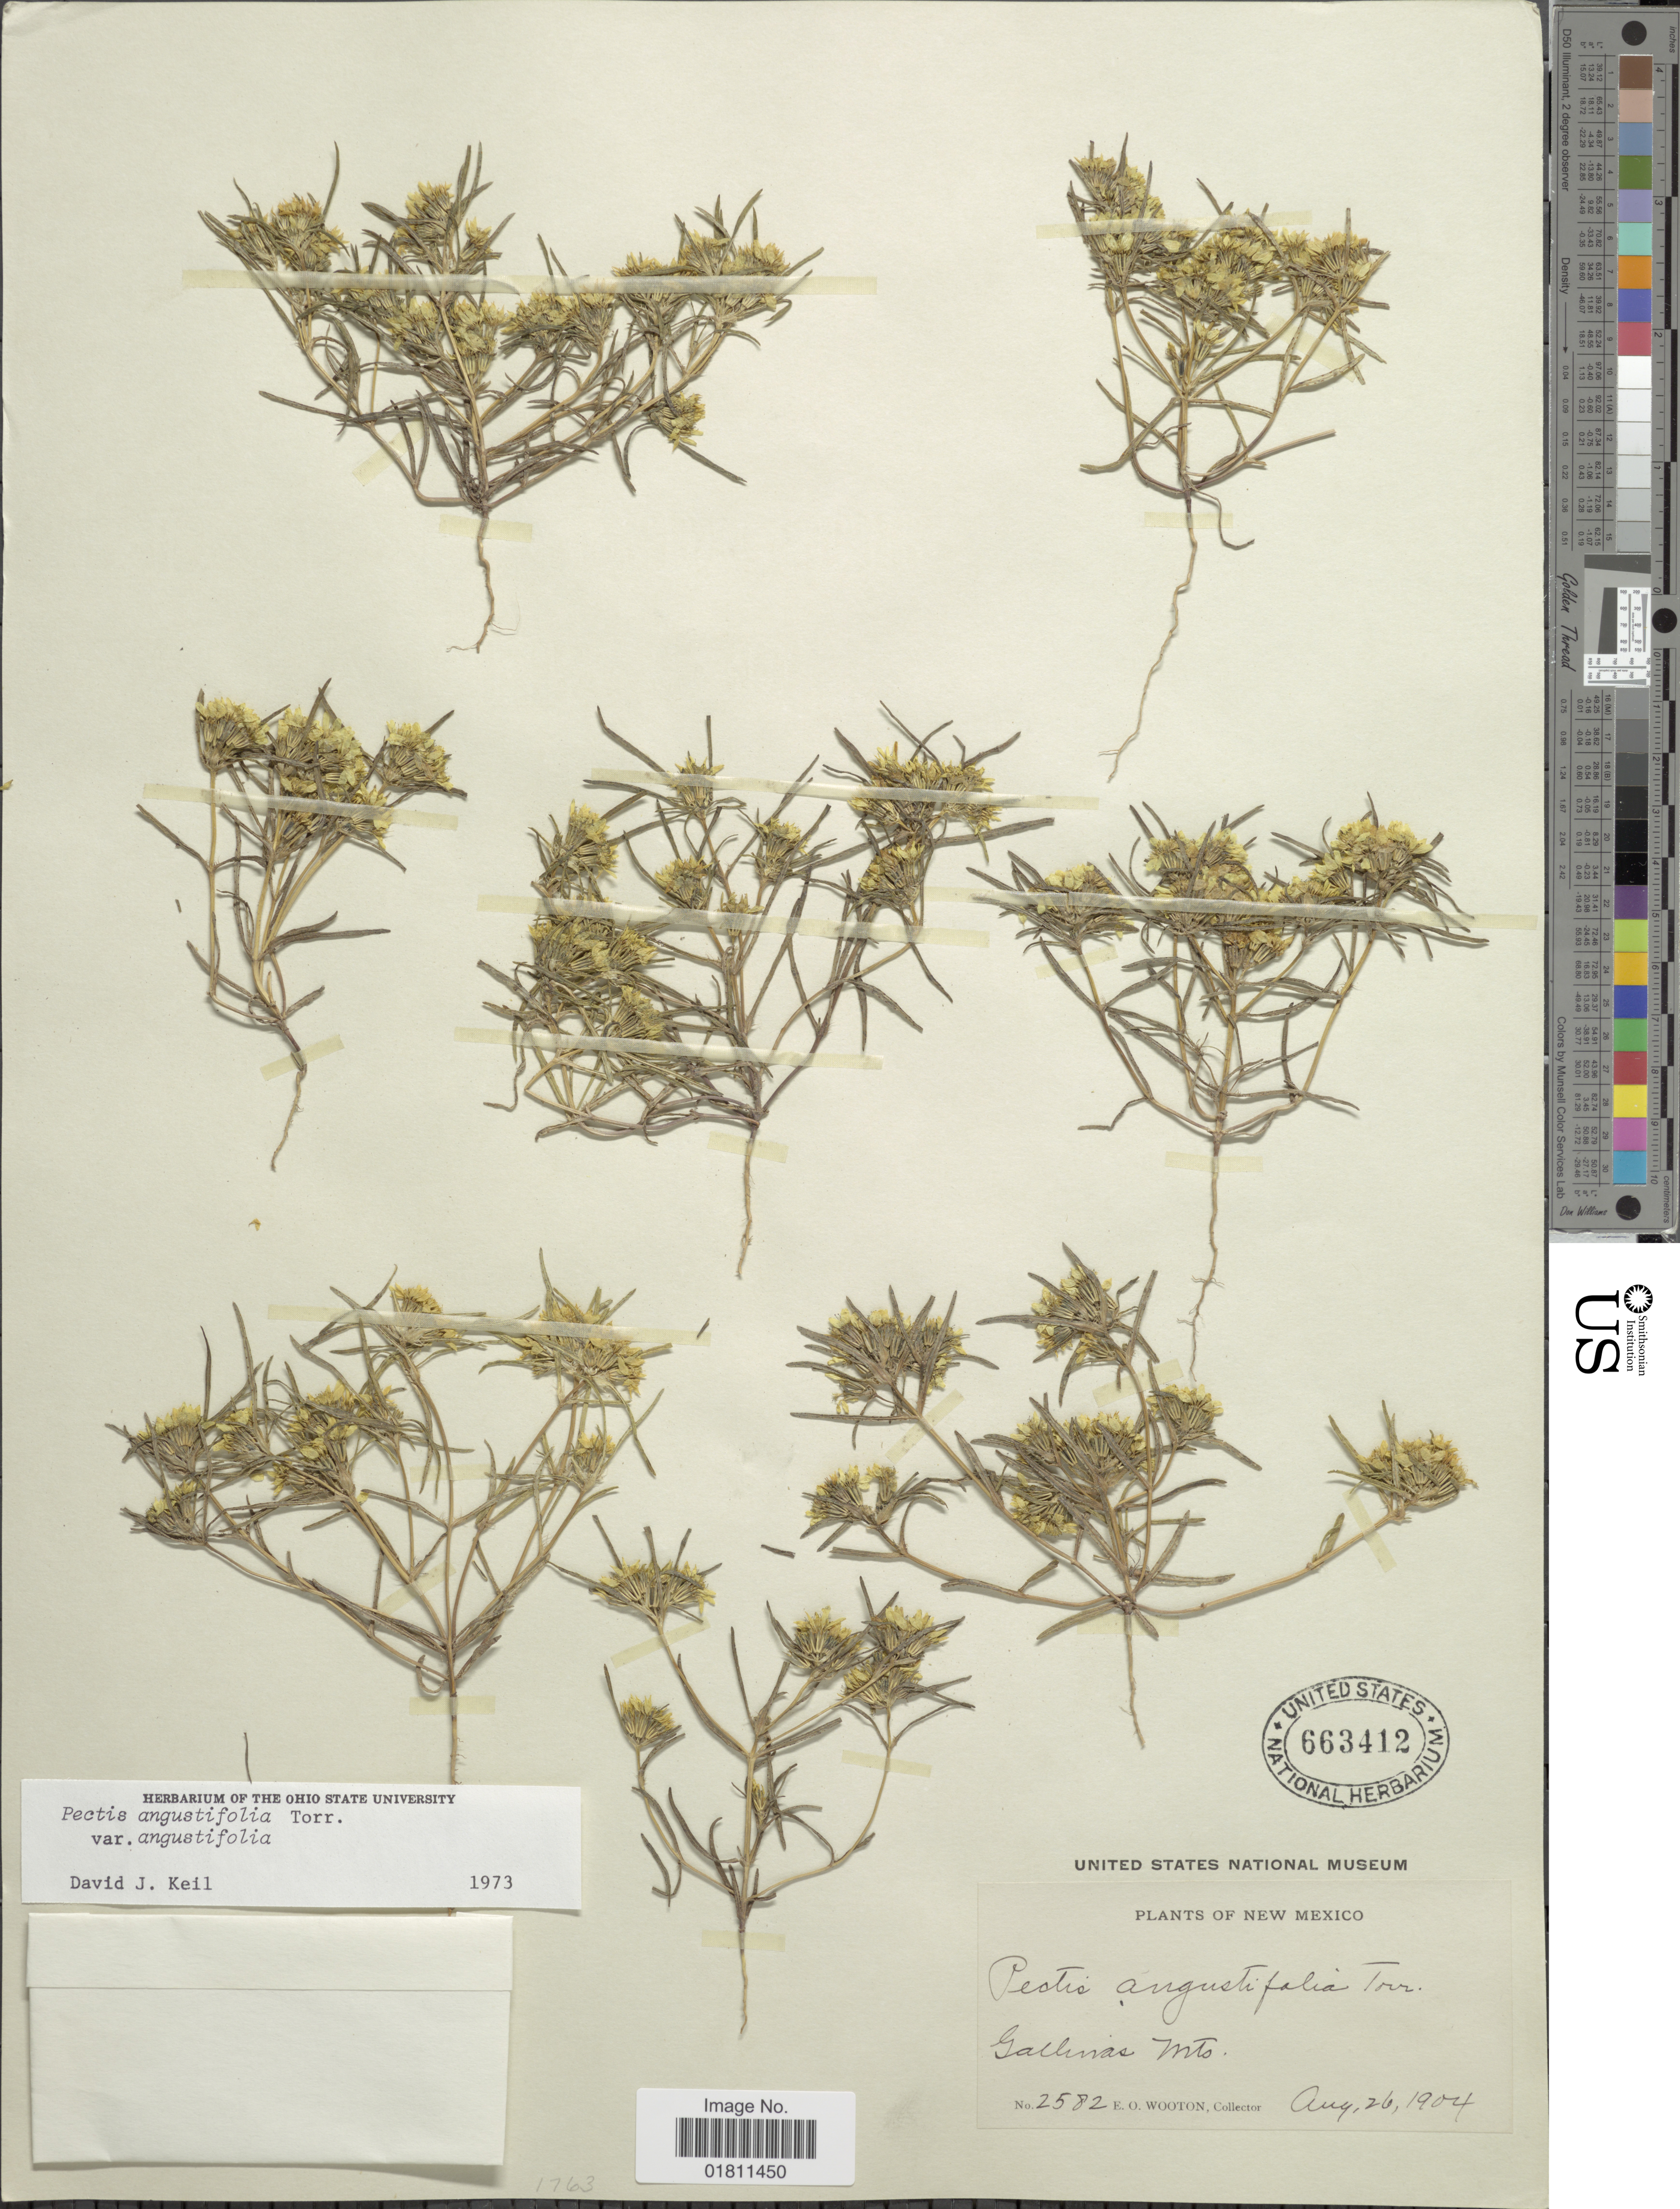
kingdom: Plantae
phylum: Tracheophyta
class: Magnoliopsida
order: Asterales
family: Asteraceae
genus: Pectis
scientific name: Pectis angustifolia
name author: Torr.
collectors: E. O. Wooton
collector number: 2582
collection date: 1904-08-26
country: United States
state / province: New Mexico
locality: Gallinas Mts.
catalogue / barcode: US 663412